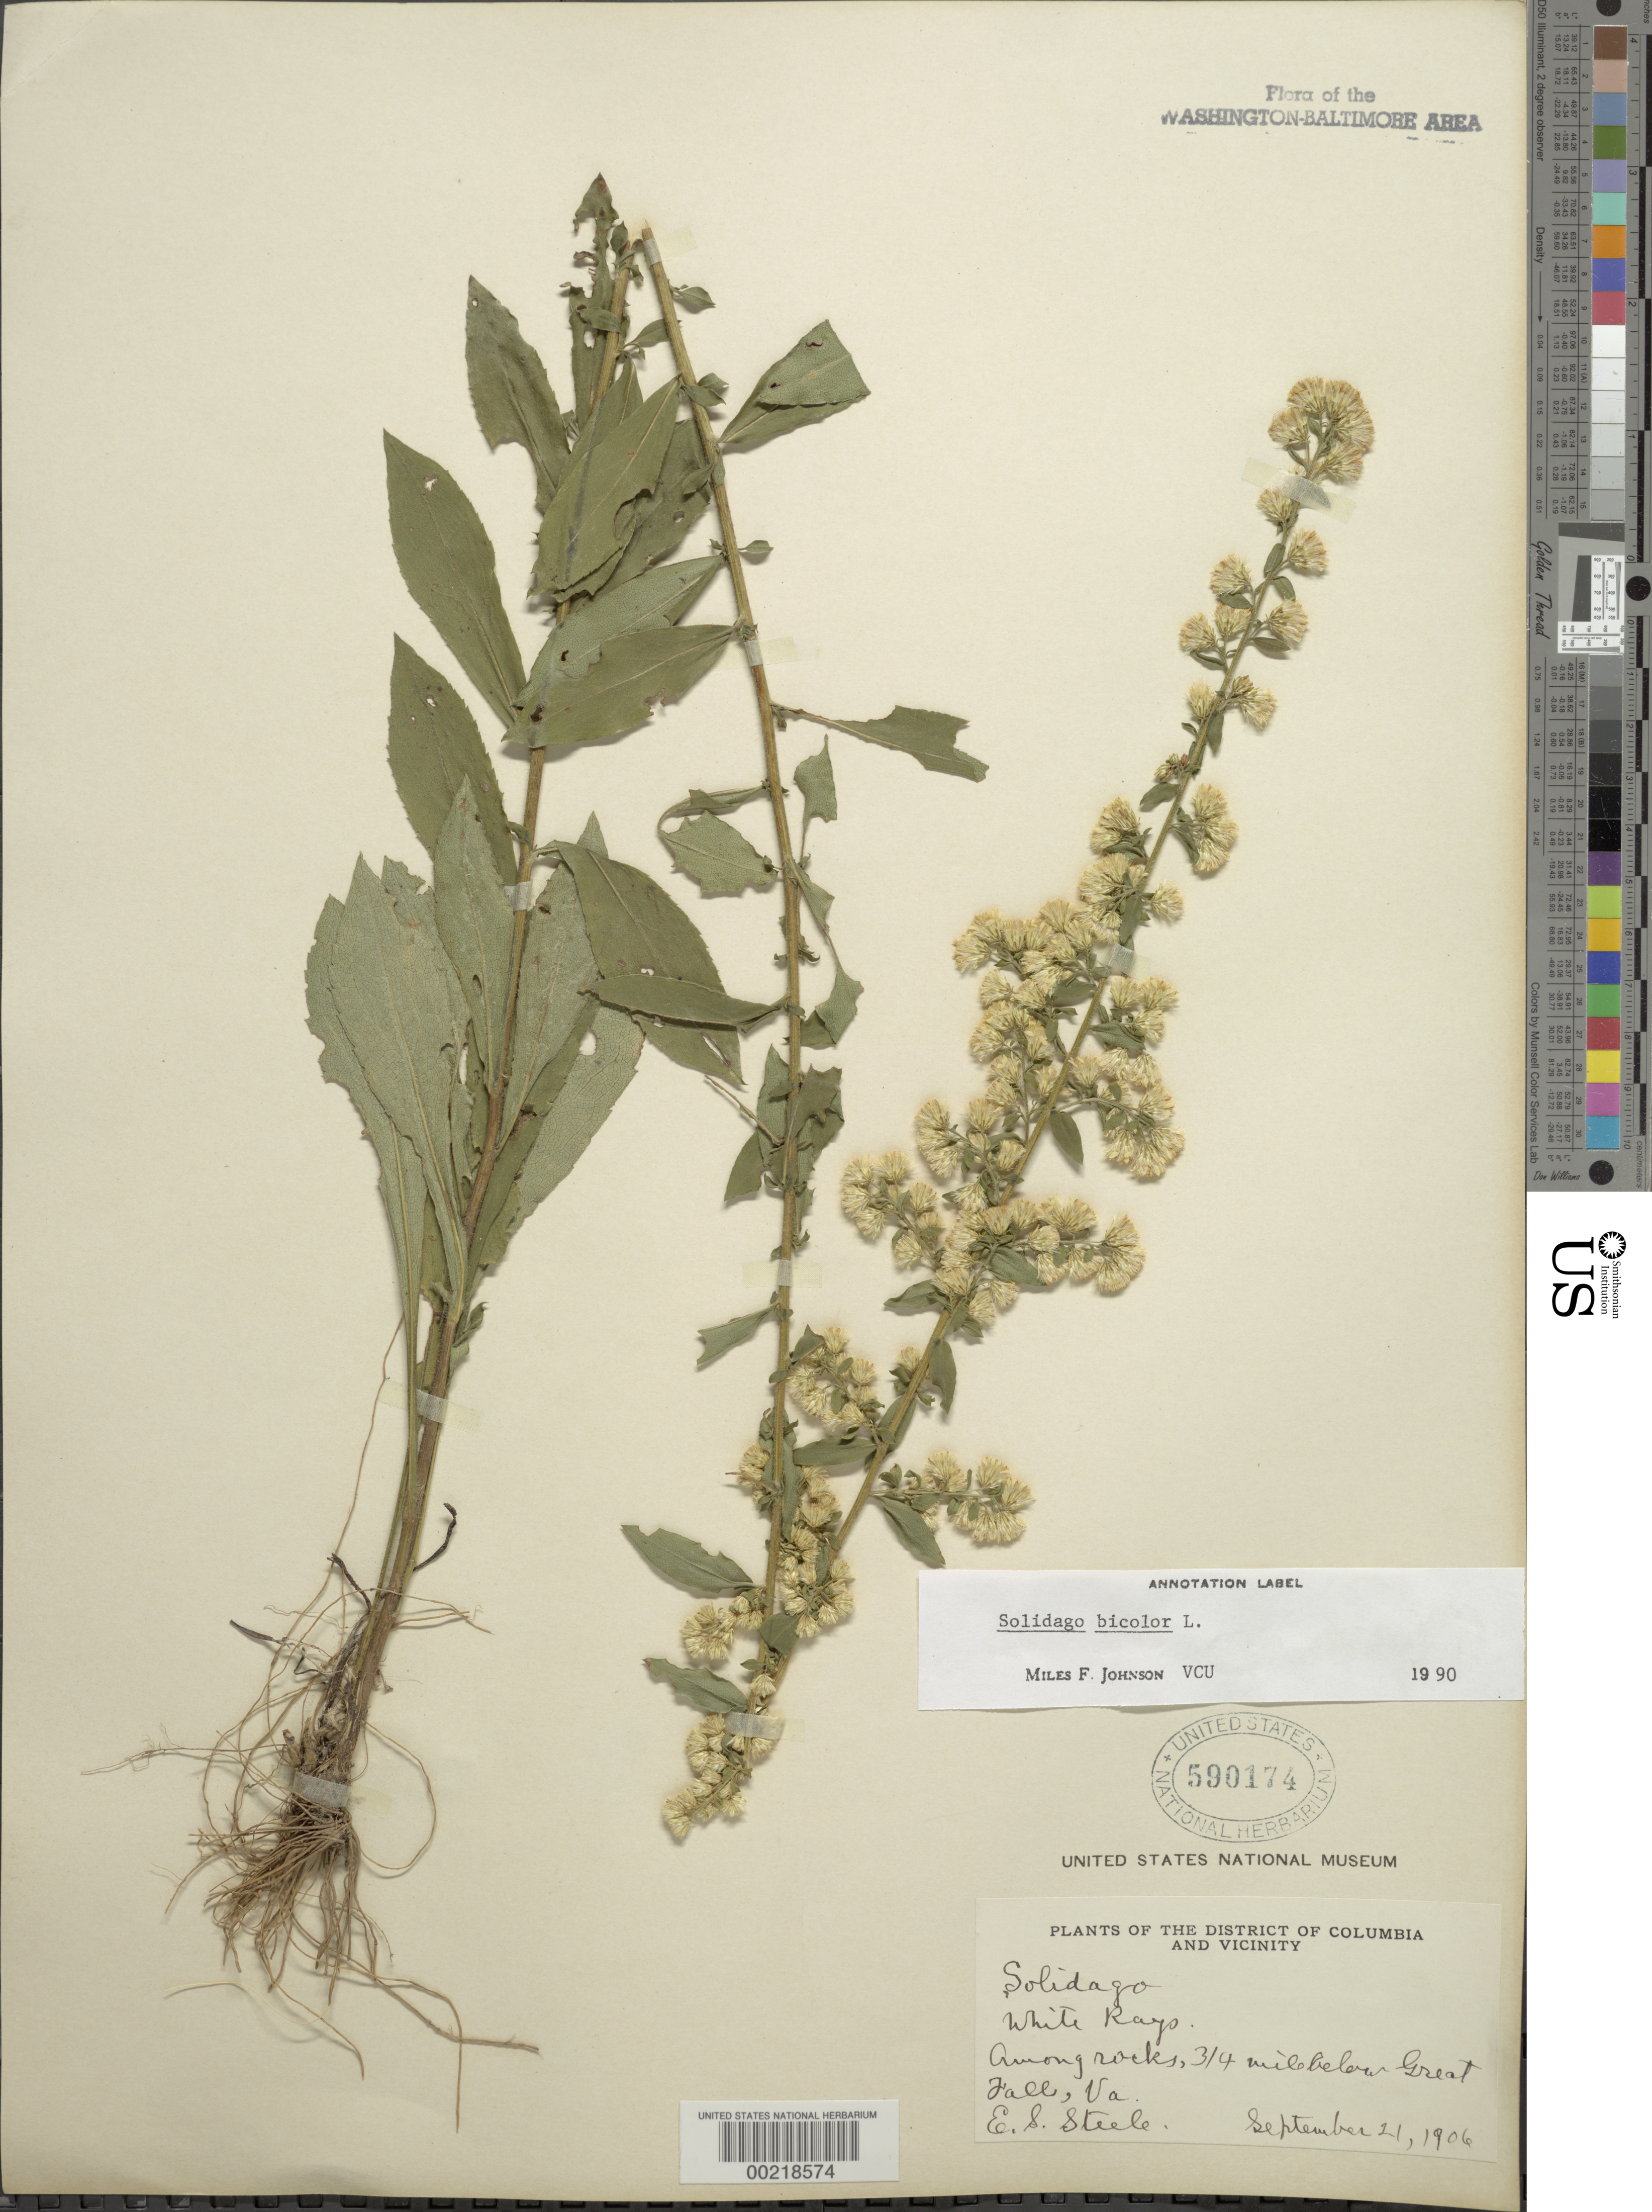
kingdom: Plantae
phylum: Tracheophyta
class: Magnoliopsida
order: Asterales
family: Asteraceae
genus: Solidago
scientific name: Solidago bicolor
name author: L.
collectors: E. Steele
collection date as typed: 21 Sep 1906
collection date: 1906-09-21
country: United States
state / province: Virginia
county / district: Fairfax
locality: Great Falls vicinity C. & O. Canal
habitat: Among rocks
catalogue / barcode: US 590174